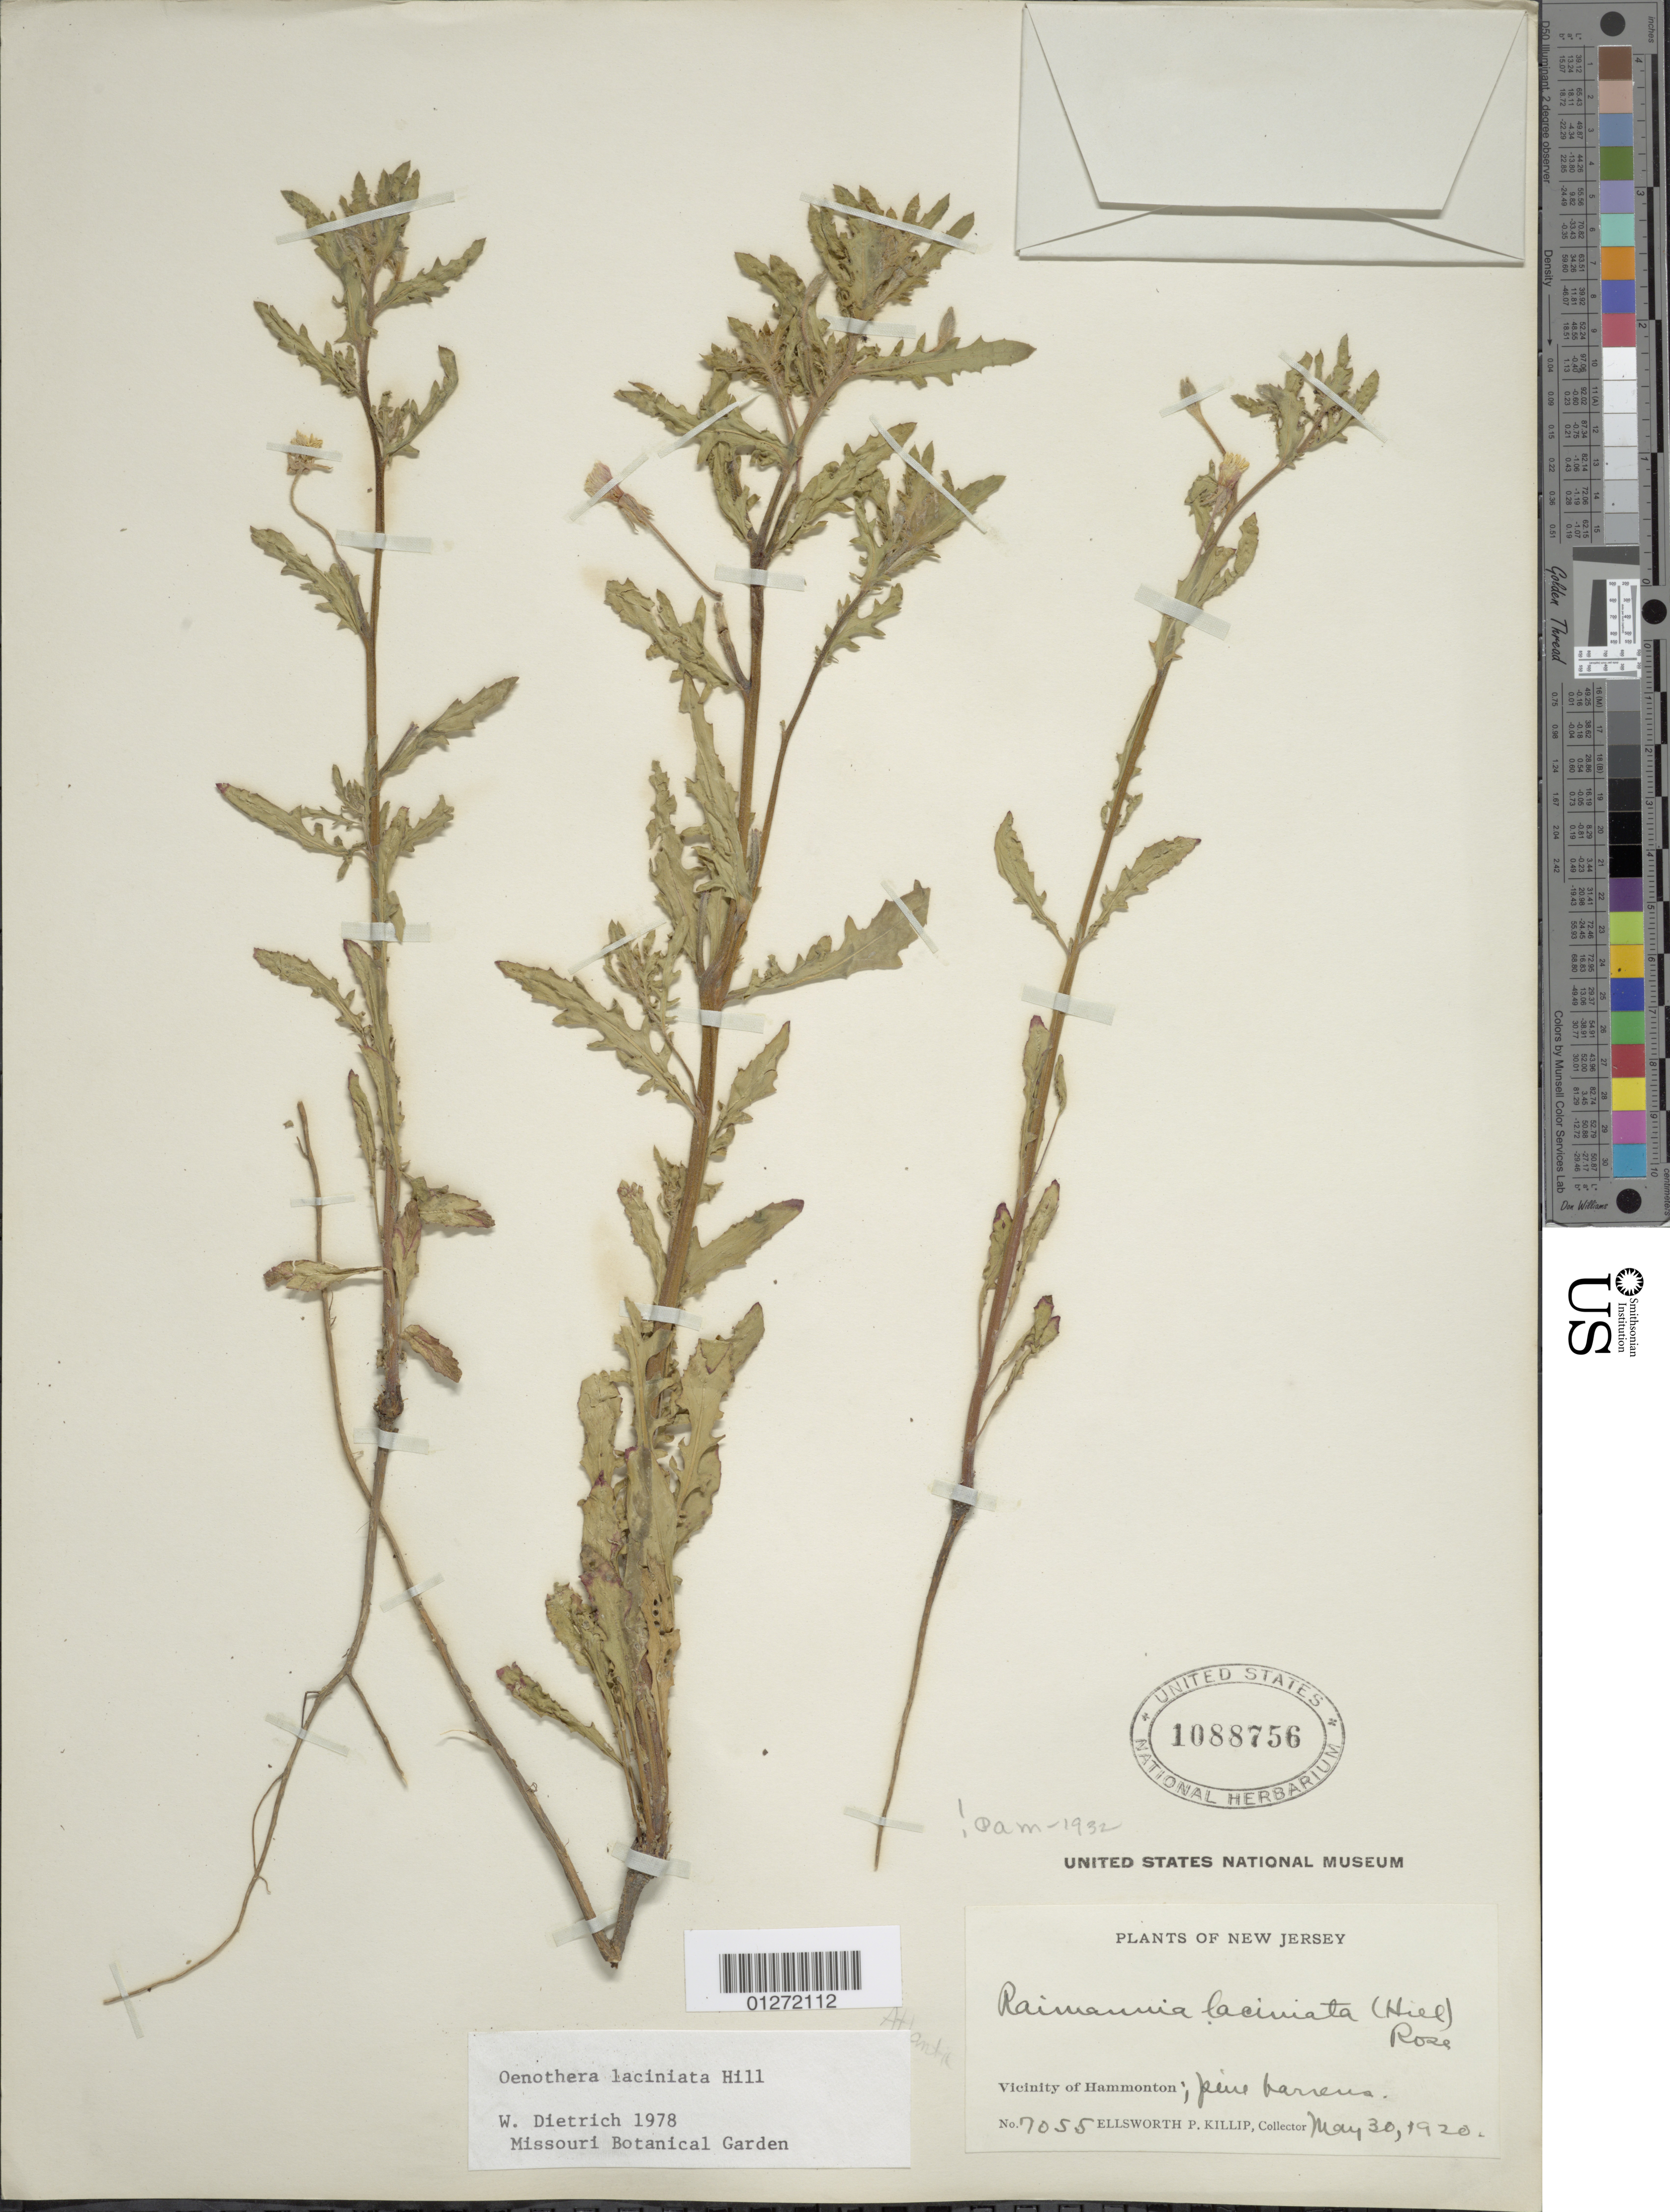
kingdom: Plantae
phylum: Tracheophyta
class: Magnoliopsida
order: Myrtales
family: Onagraceae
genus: Oenothera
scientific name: Oenothera laciniata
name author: Hill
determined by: Dietrich, W.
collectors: E. P. Killip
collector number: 7055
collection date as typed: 30 May 1920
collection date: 1920-05-30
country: United States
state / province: New Jersey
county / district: Atlantic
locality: Hammonton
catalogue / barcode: US 1088756